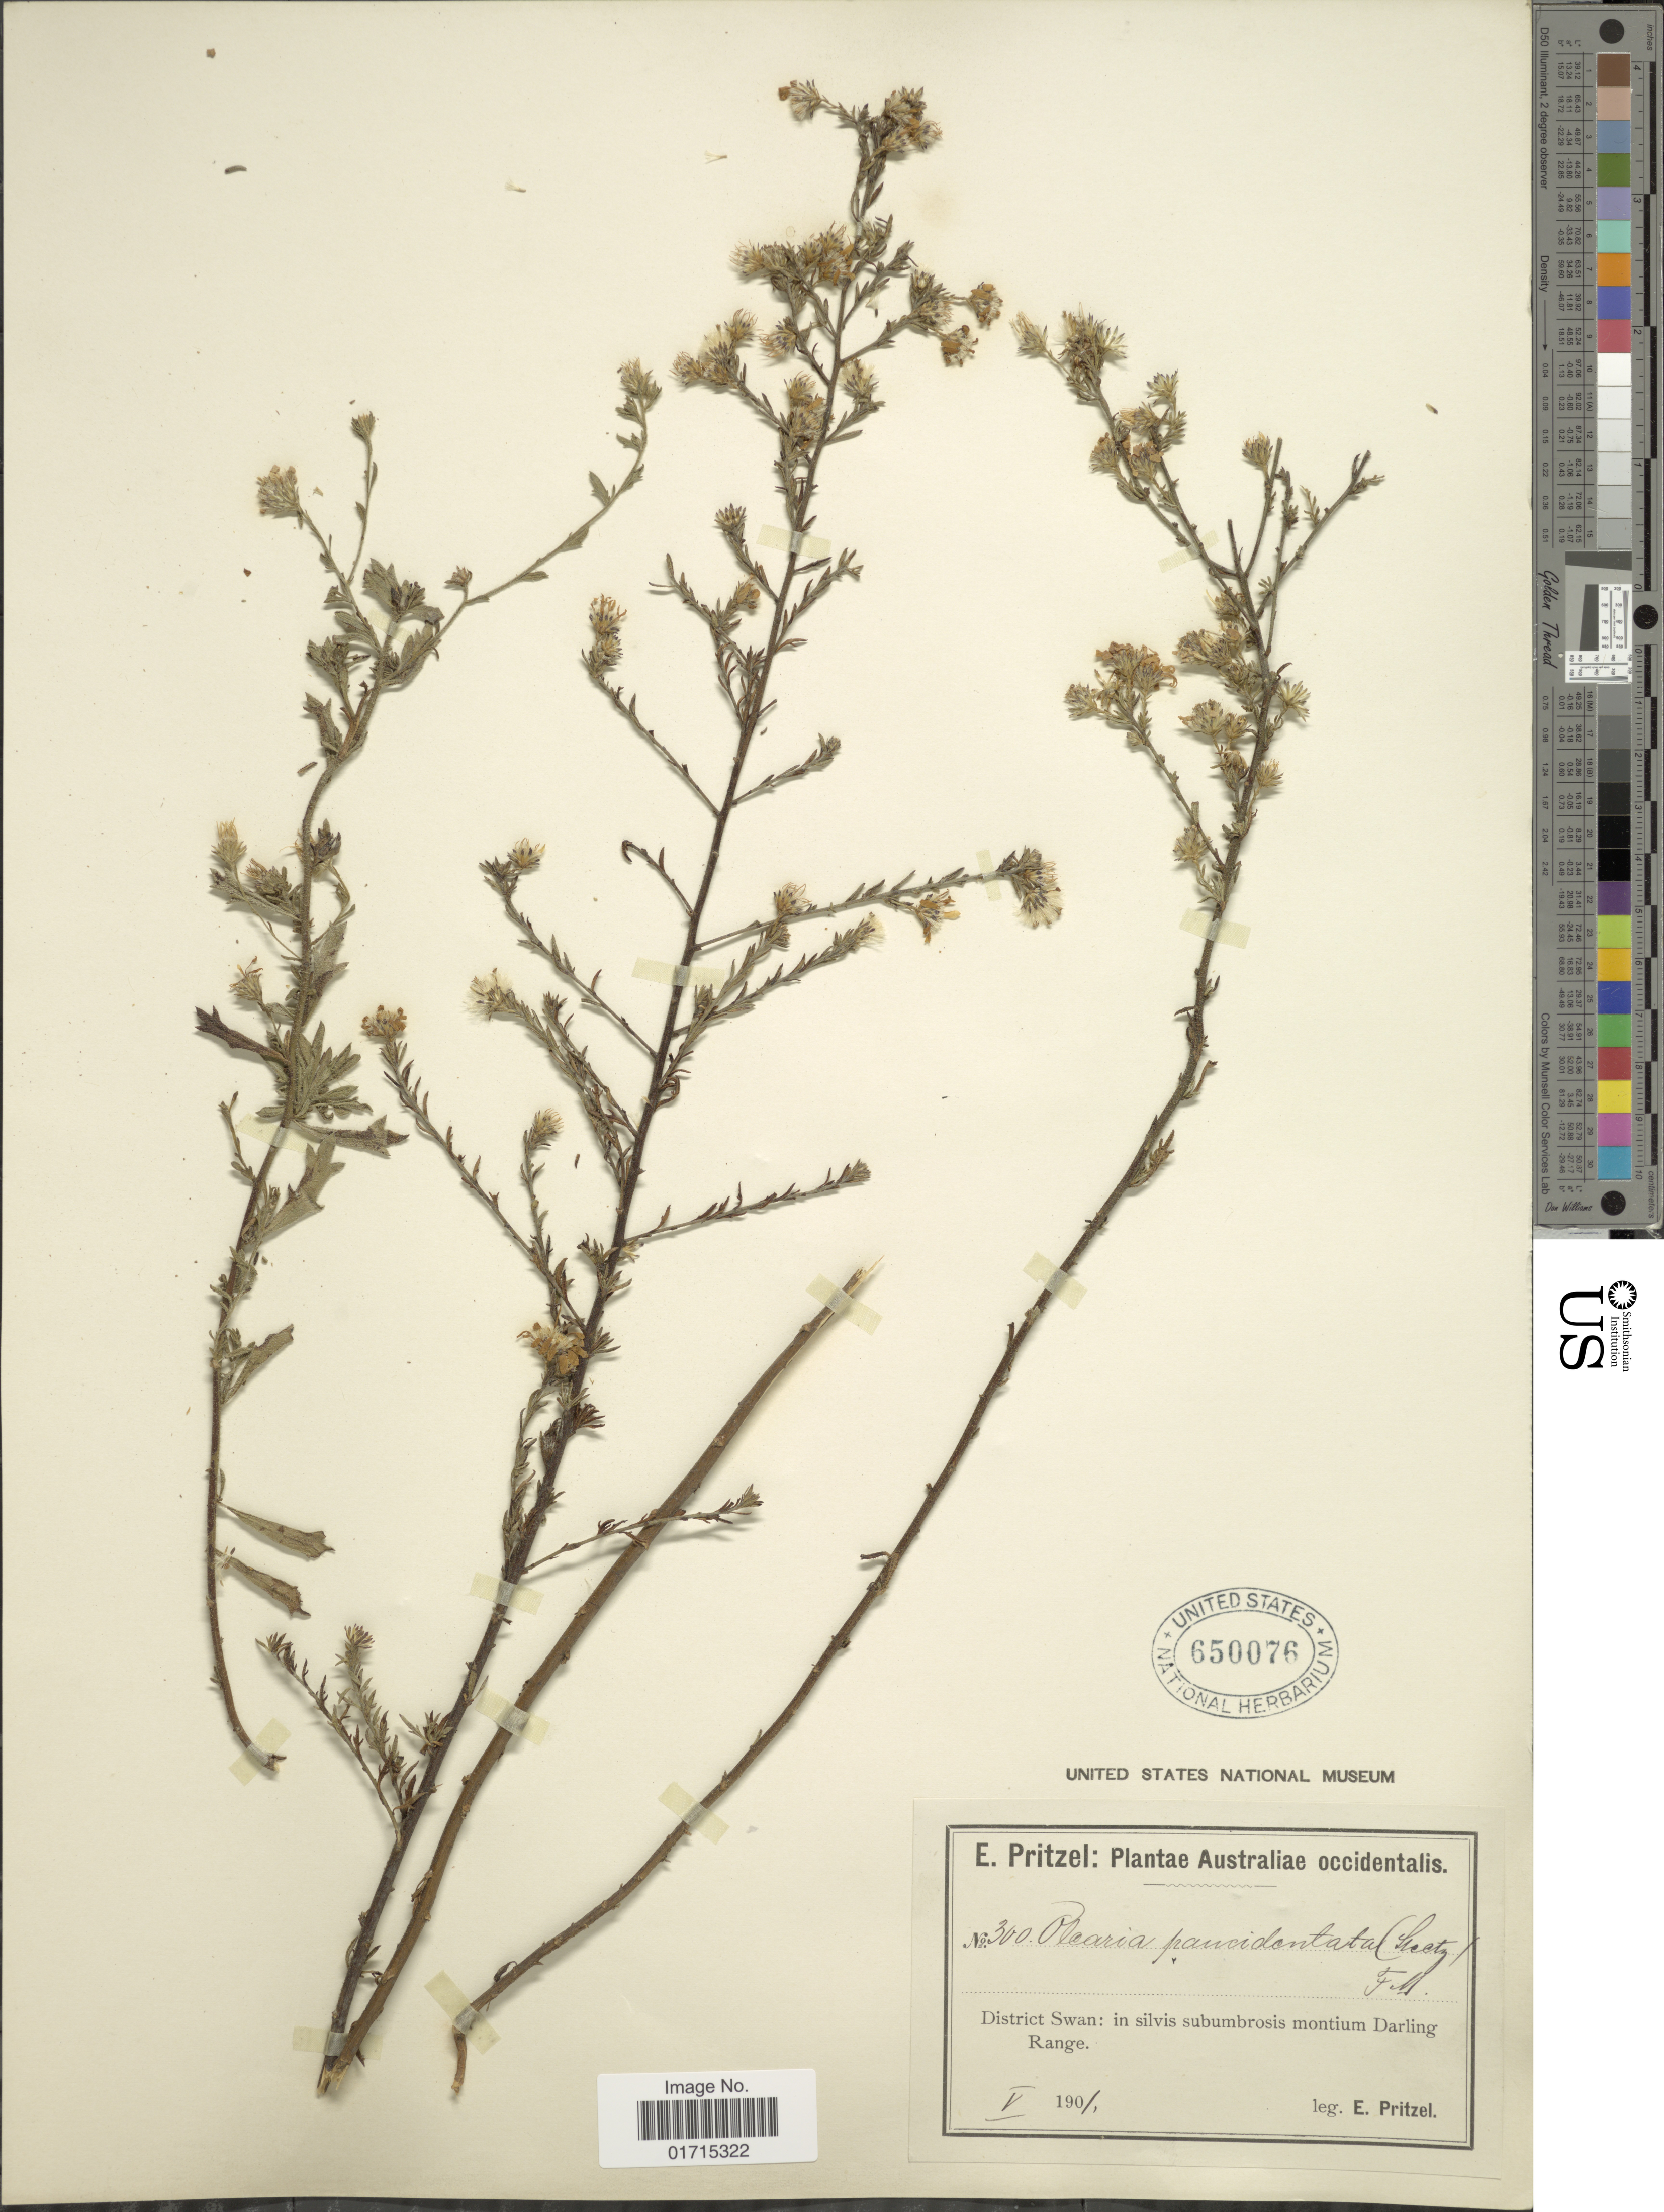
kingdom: Plantae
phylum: Tracheophyta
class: Magnoliopsida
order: Asterales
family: Asteraceae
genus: Olearia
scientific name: Olearia paucidentata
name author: (Steetz) Benth.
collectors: E. G. Pritzel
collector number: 300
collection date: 1901-05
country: Australia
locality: District Swan: in silvis subumbrosis montium Darling Range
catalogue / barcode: US 650076